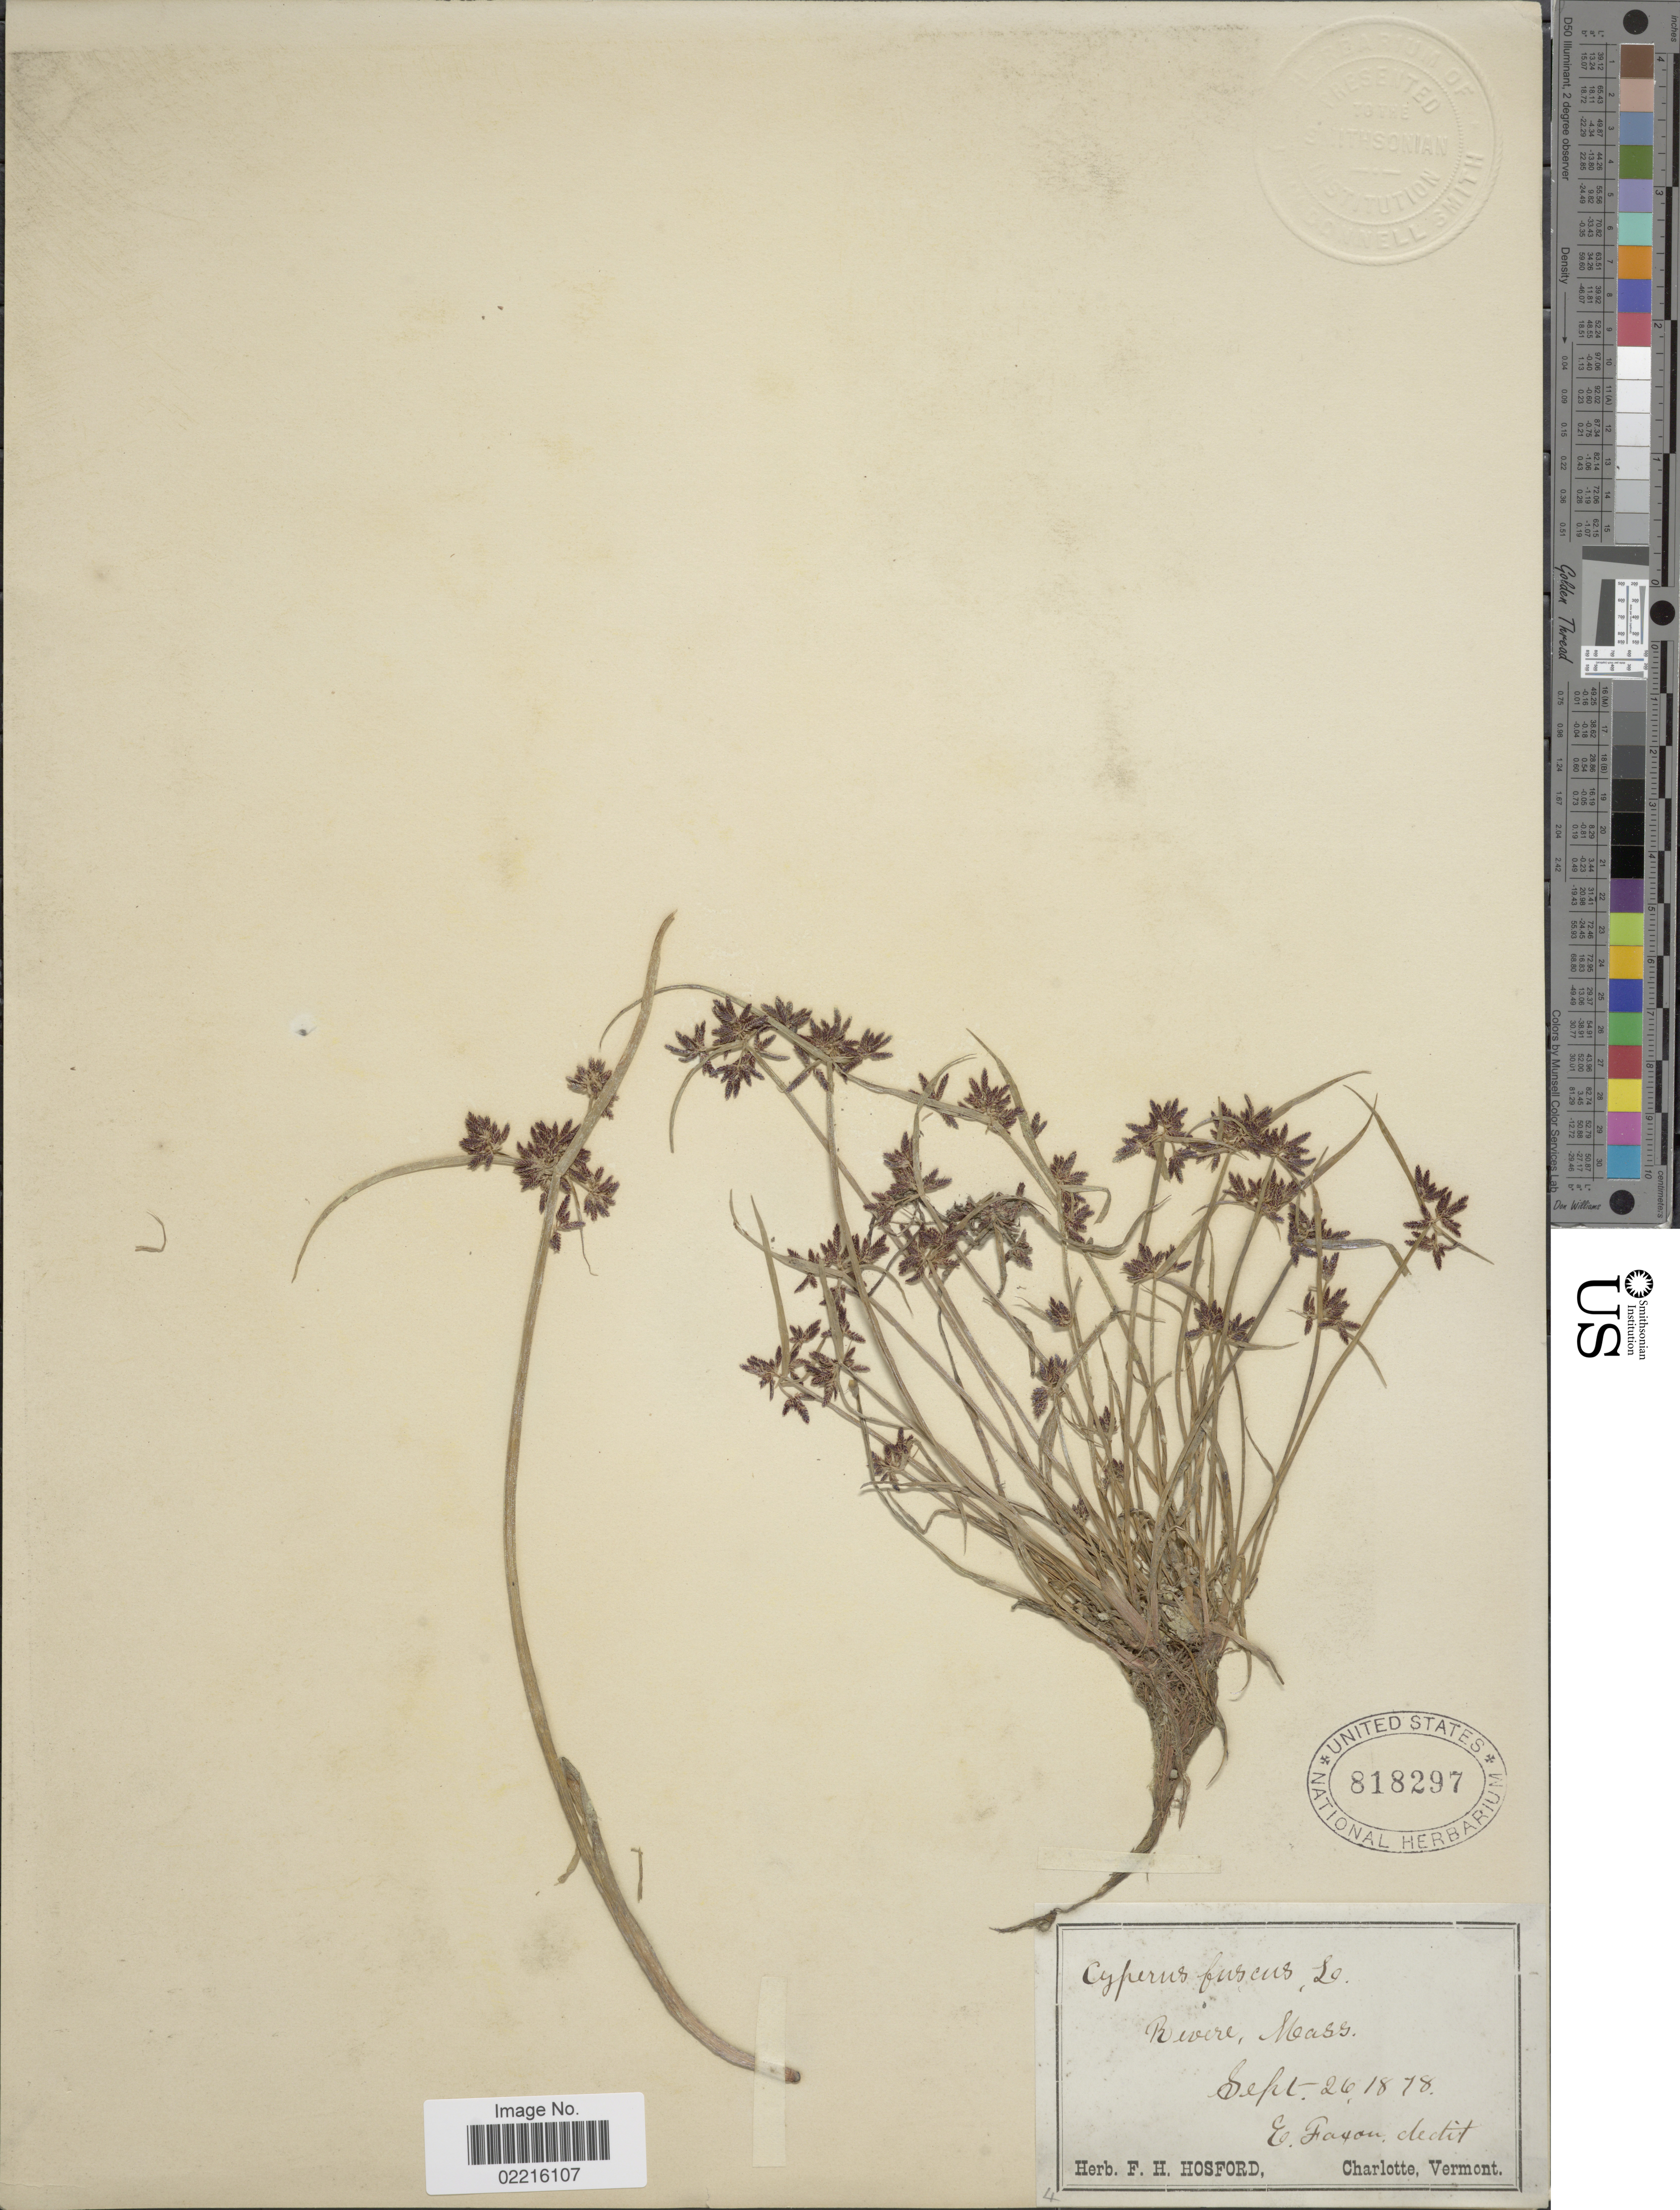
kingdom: Plantae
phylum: Tracheophyta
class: Liliopsida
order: Poales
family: Cyperaceae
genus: Cyperus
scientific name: Cyperus fuscus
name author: L.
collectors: F. Hosford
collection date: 1878-09-26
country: United States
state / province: Massachusetts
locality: Rivere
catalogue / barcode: US 818297